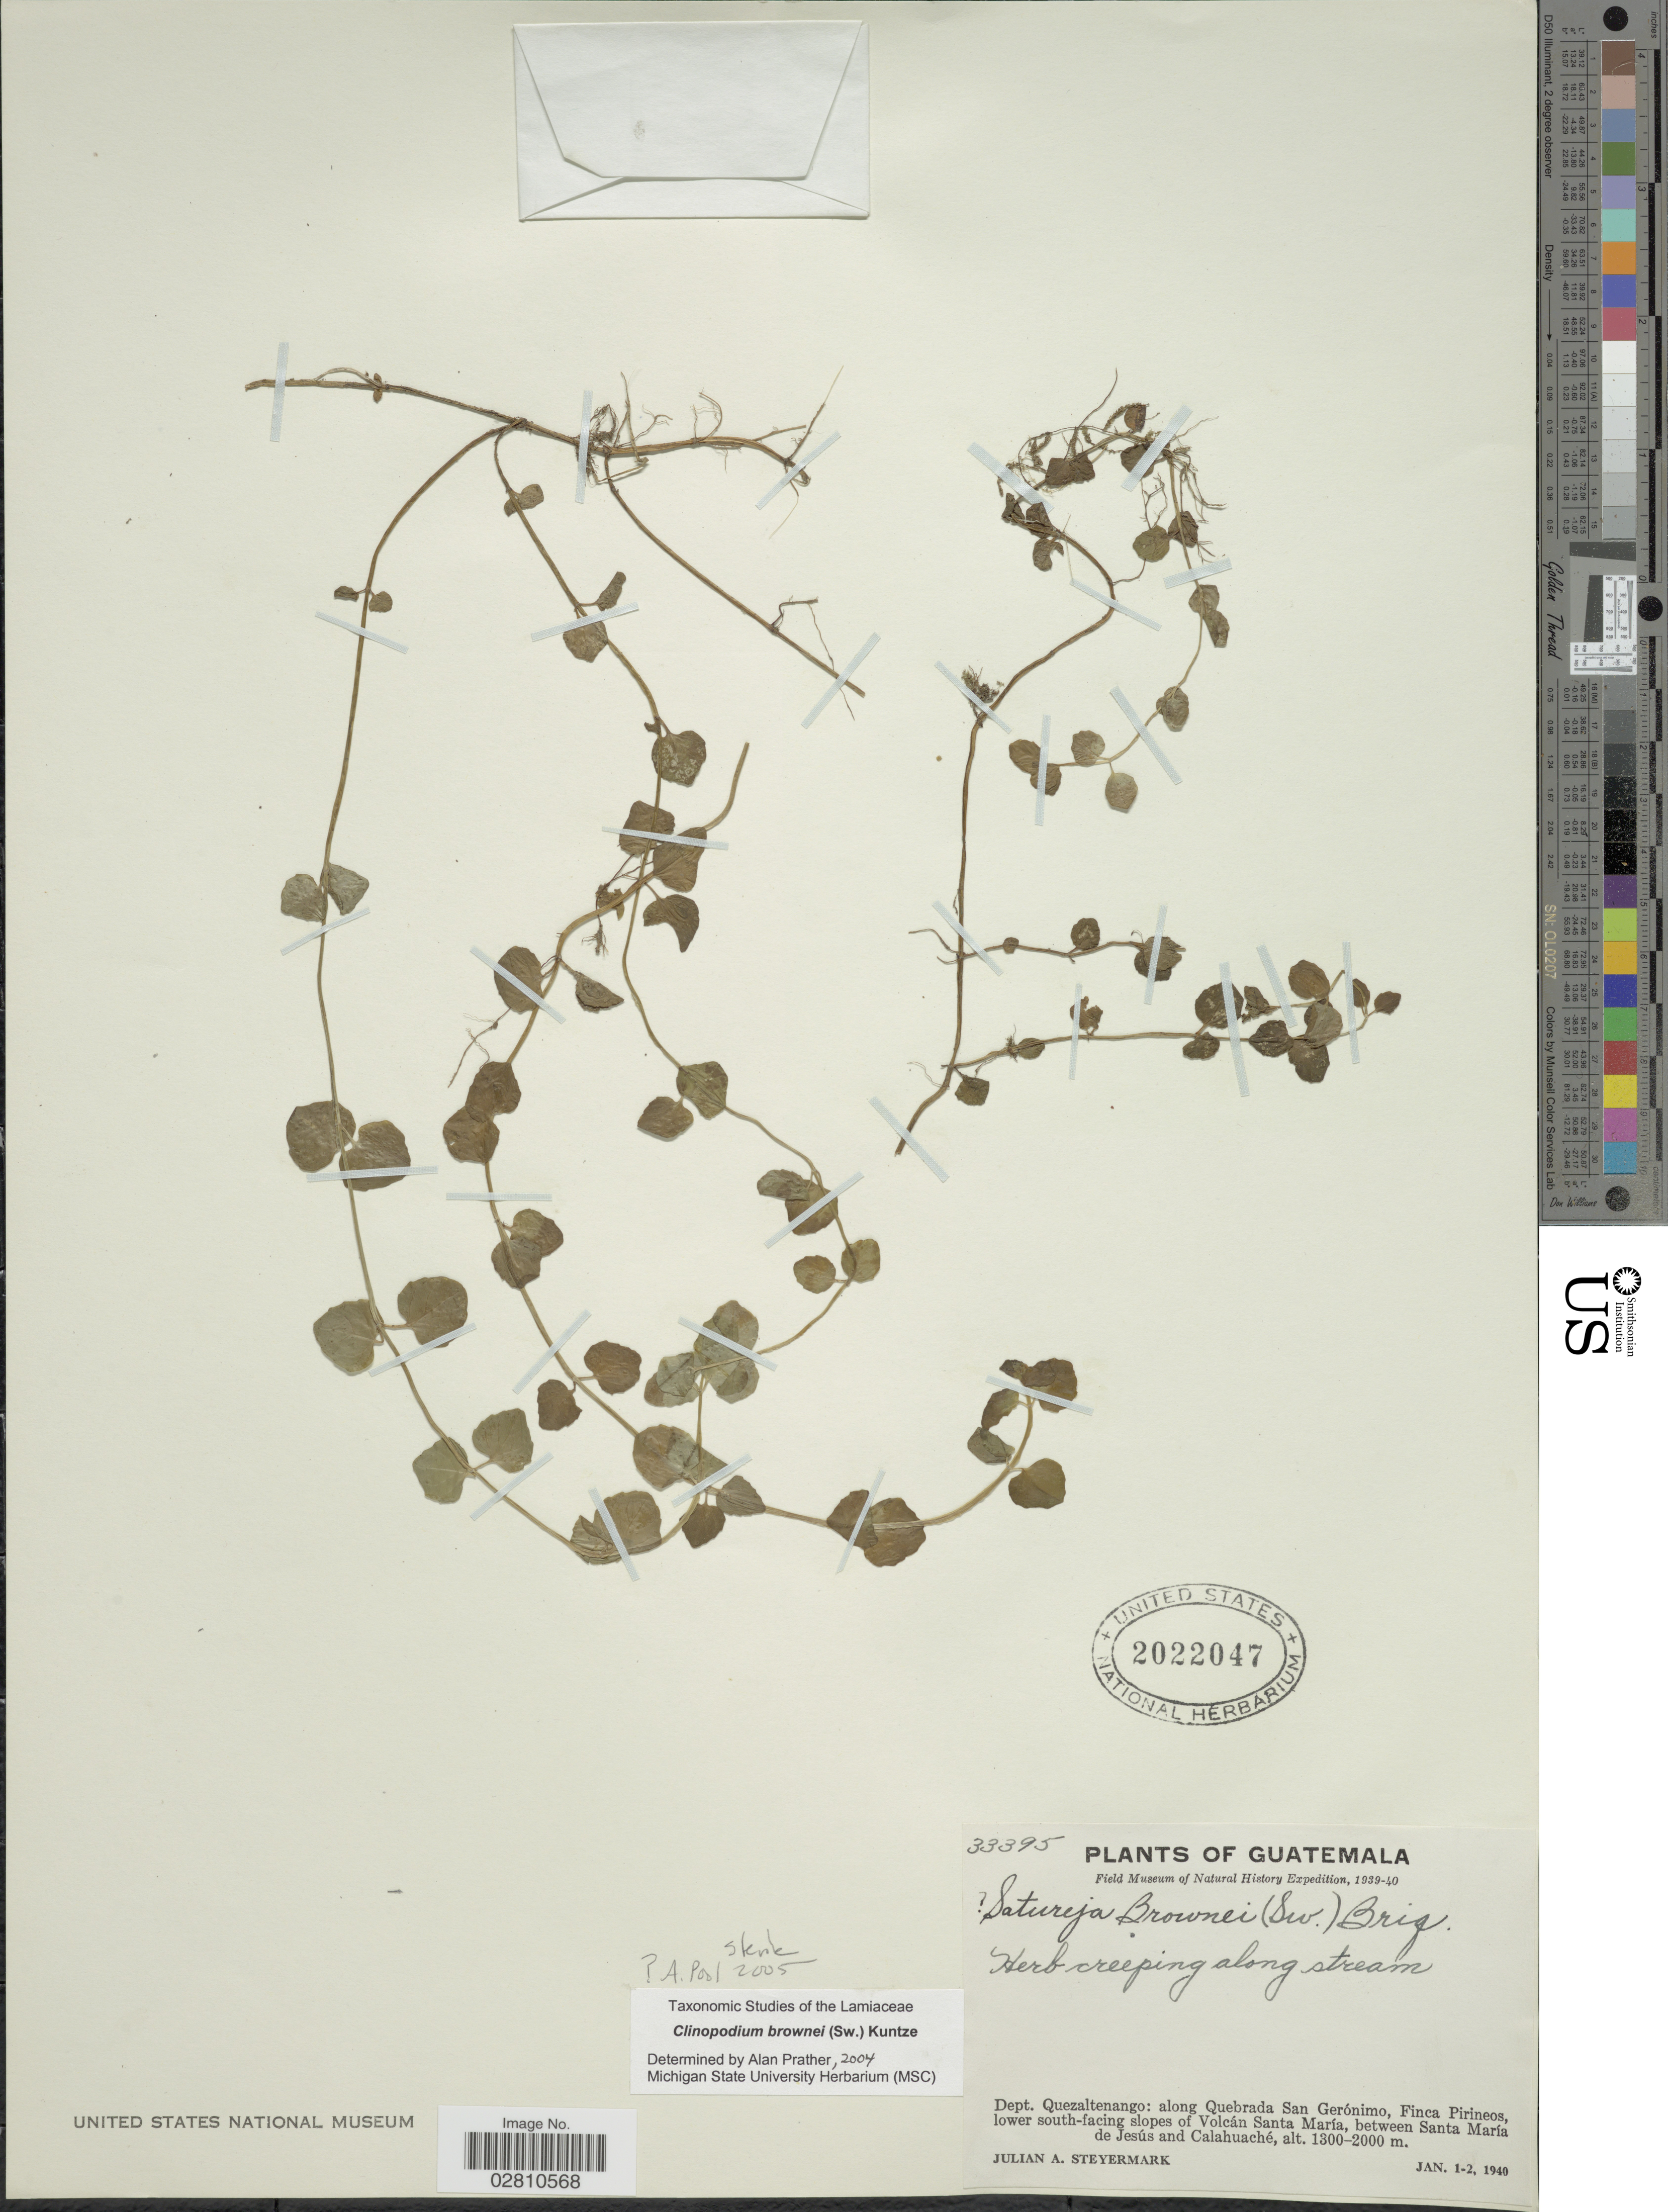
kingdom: Plantae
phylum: Tracheophyta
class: Magnoliopsida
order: Lamiales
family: Lamiaceae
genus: Clinopodium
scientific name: Clinopodium brownei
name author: (Sw.) Kuntze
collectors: J. Steyermark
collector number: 33395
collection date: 1940-01-01/1940-01-02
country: Guatemala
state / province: Quetzaltenango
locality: Dept. Quezaltenango: along Quebrada San Gerónimo, Finca Pirineos, lower south-facing slopes of Volcán Santa María, between Santa María de Jesús and Calahuaché.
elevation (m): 1300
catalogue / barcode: US 2022047